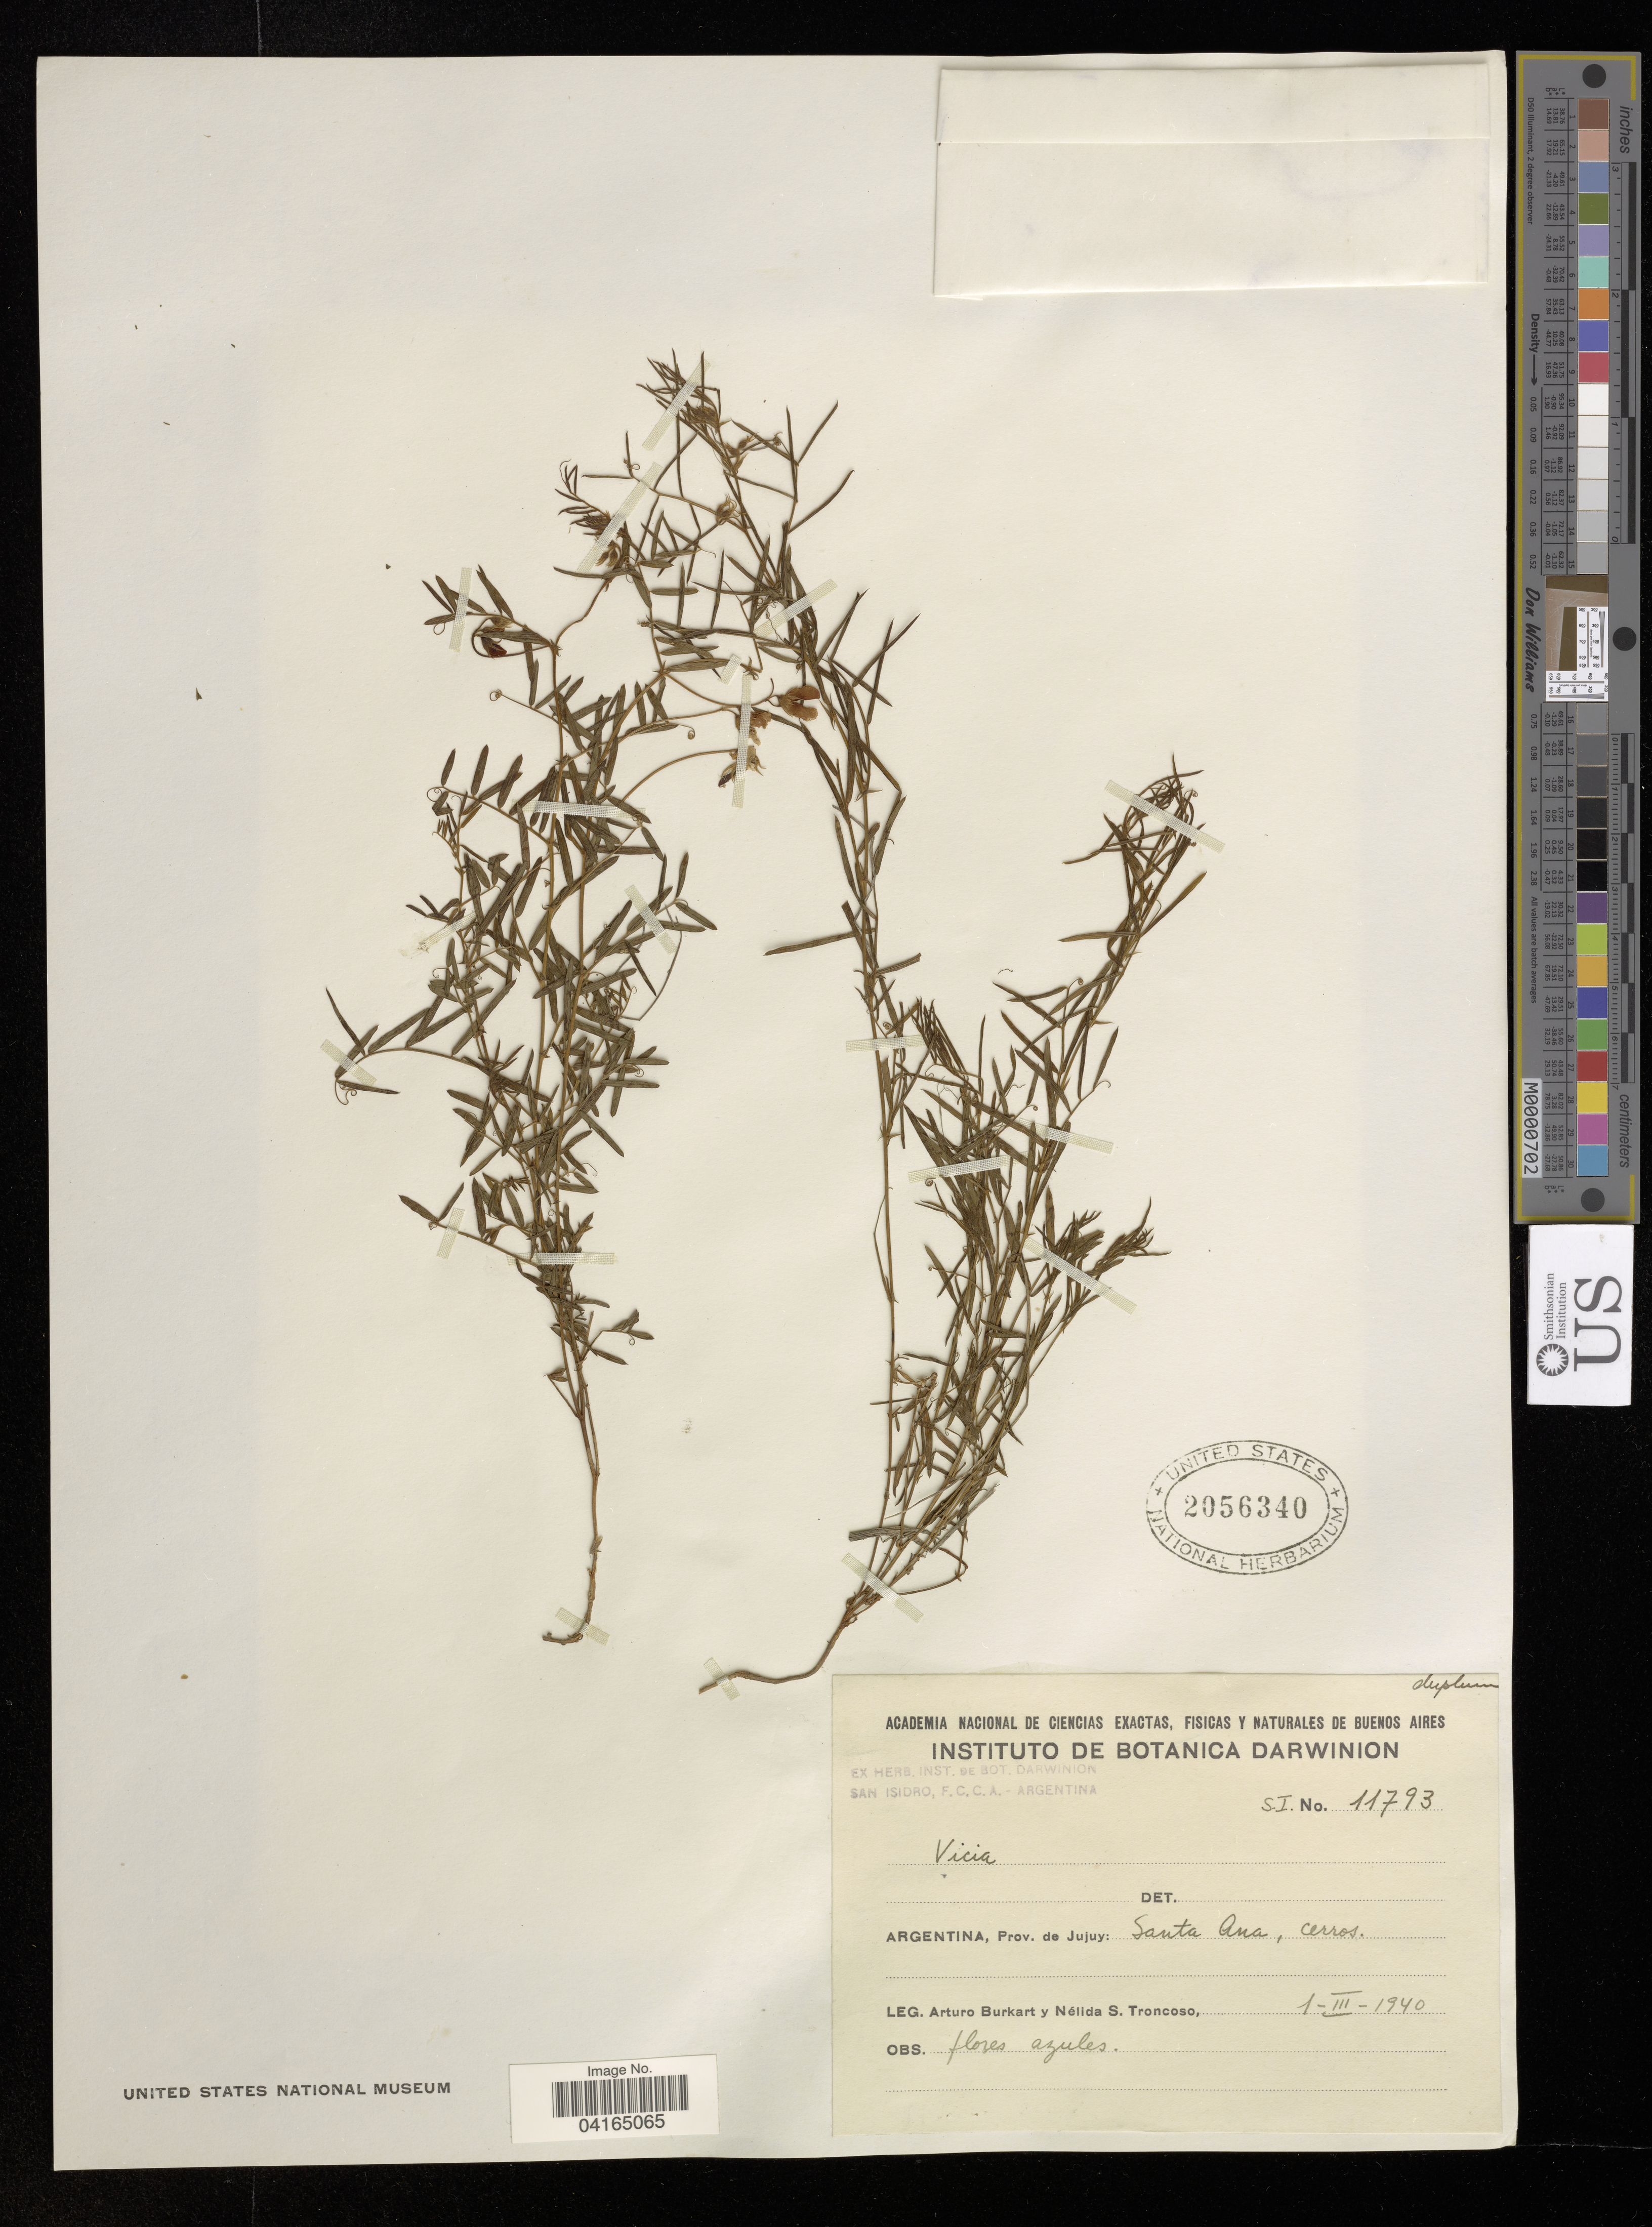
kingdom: Plantae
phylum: Tracheophyta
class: Magnoliopsida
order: Fabales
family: Fabaceae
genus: Vicia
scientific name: Vicia sp.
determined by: Hechenleitner, Paulina, RBG Edinburgh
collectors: A. E. Burkart & N. S. Troncoso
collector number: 11793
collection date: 1940-03-01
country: Argentina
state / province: Jujuy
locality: Prov. de Jujuy: Santa Ana, cerros.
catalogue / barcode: US 2056340